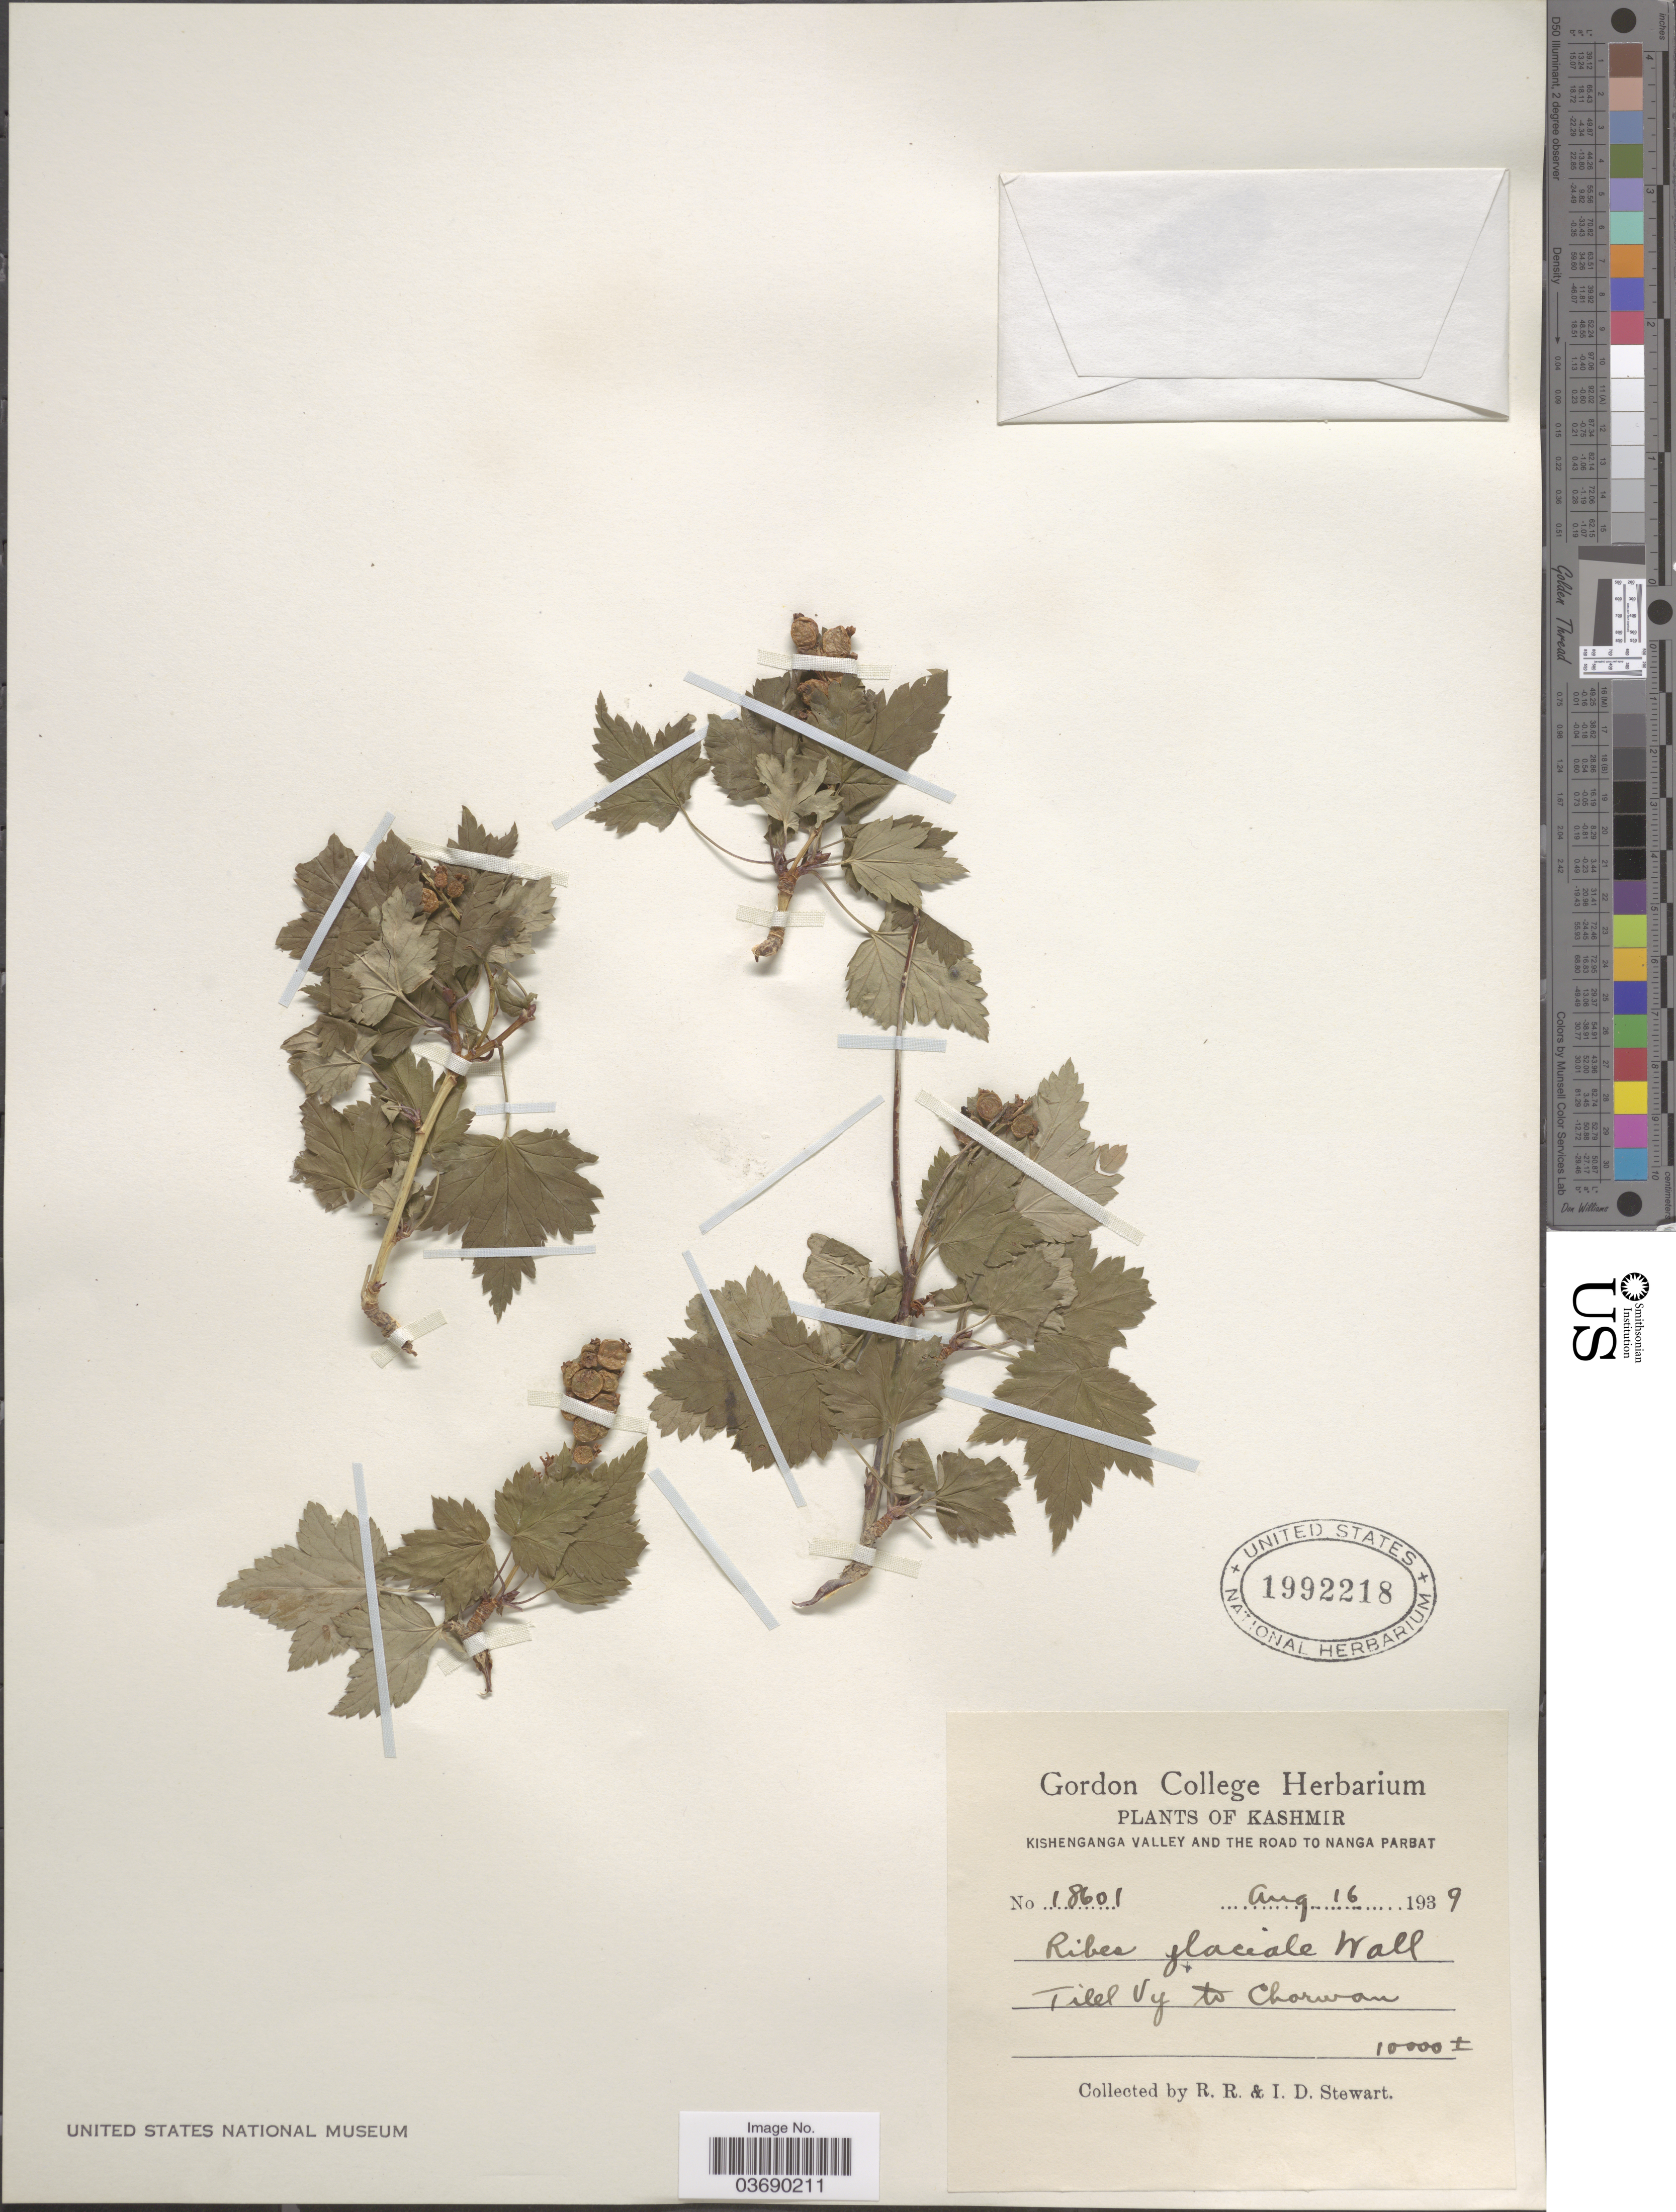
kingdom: Plantae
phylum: Tracheophyta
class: Magnoliopsida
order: Saxifragales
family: Grossulariaceae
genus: Ribes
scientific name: Ribes glaciale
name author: Wall.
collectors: R. Stewart & I. Stewart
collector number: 18601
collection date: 1939-08-16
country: India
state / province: Jammu and Kashmir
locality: Kashmir. Kishenganga Valley and the road to Nanga Parbat. Tilel Vy to Chorwan.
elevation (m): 3048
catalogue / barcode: US 1992218